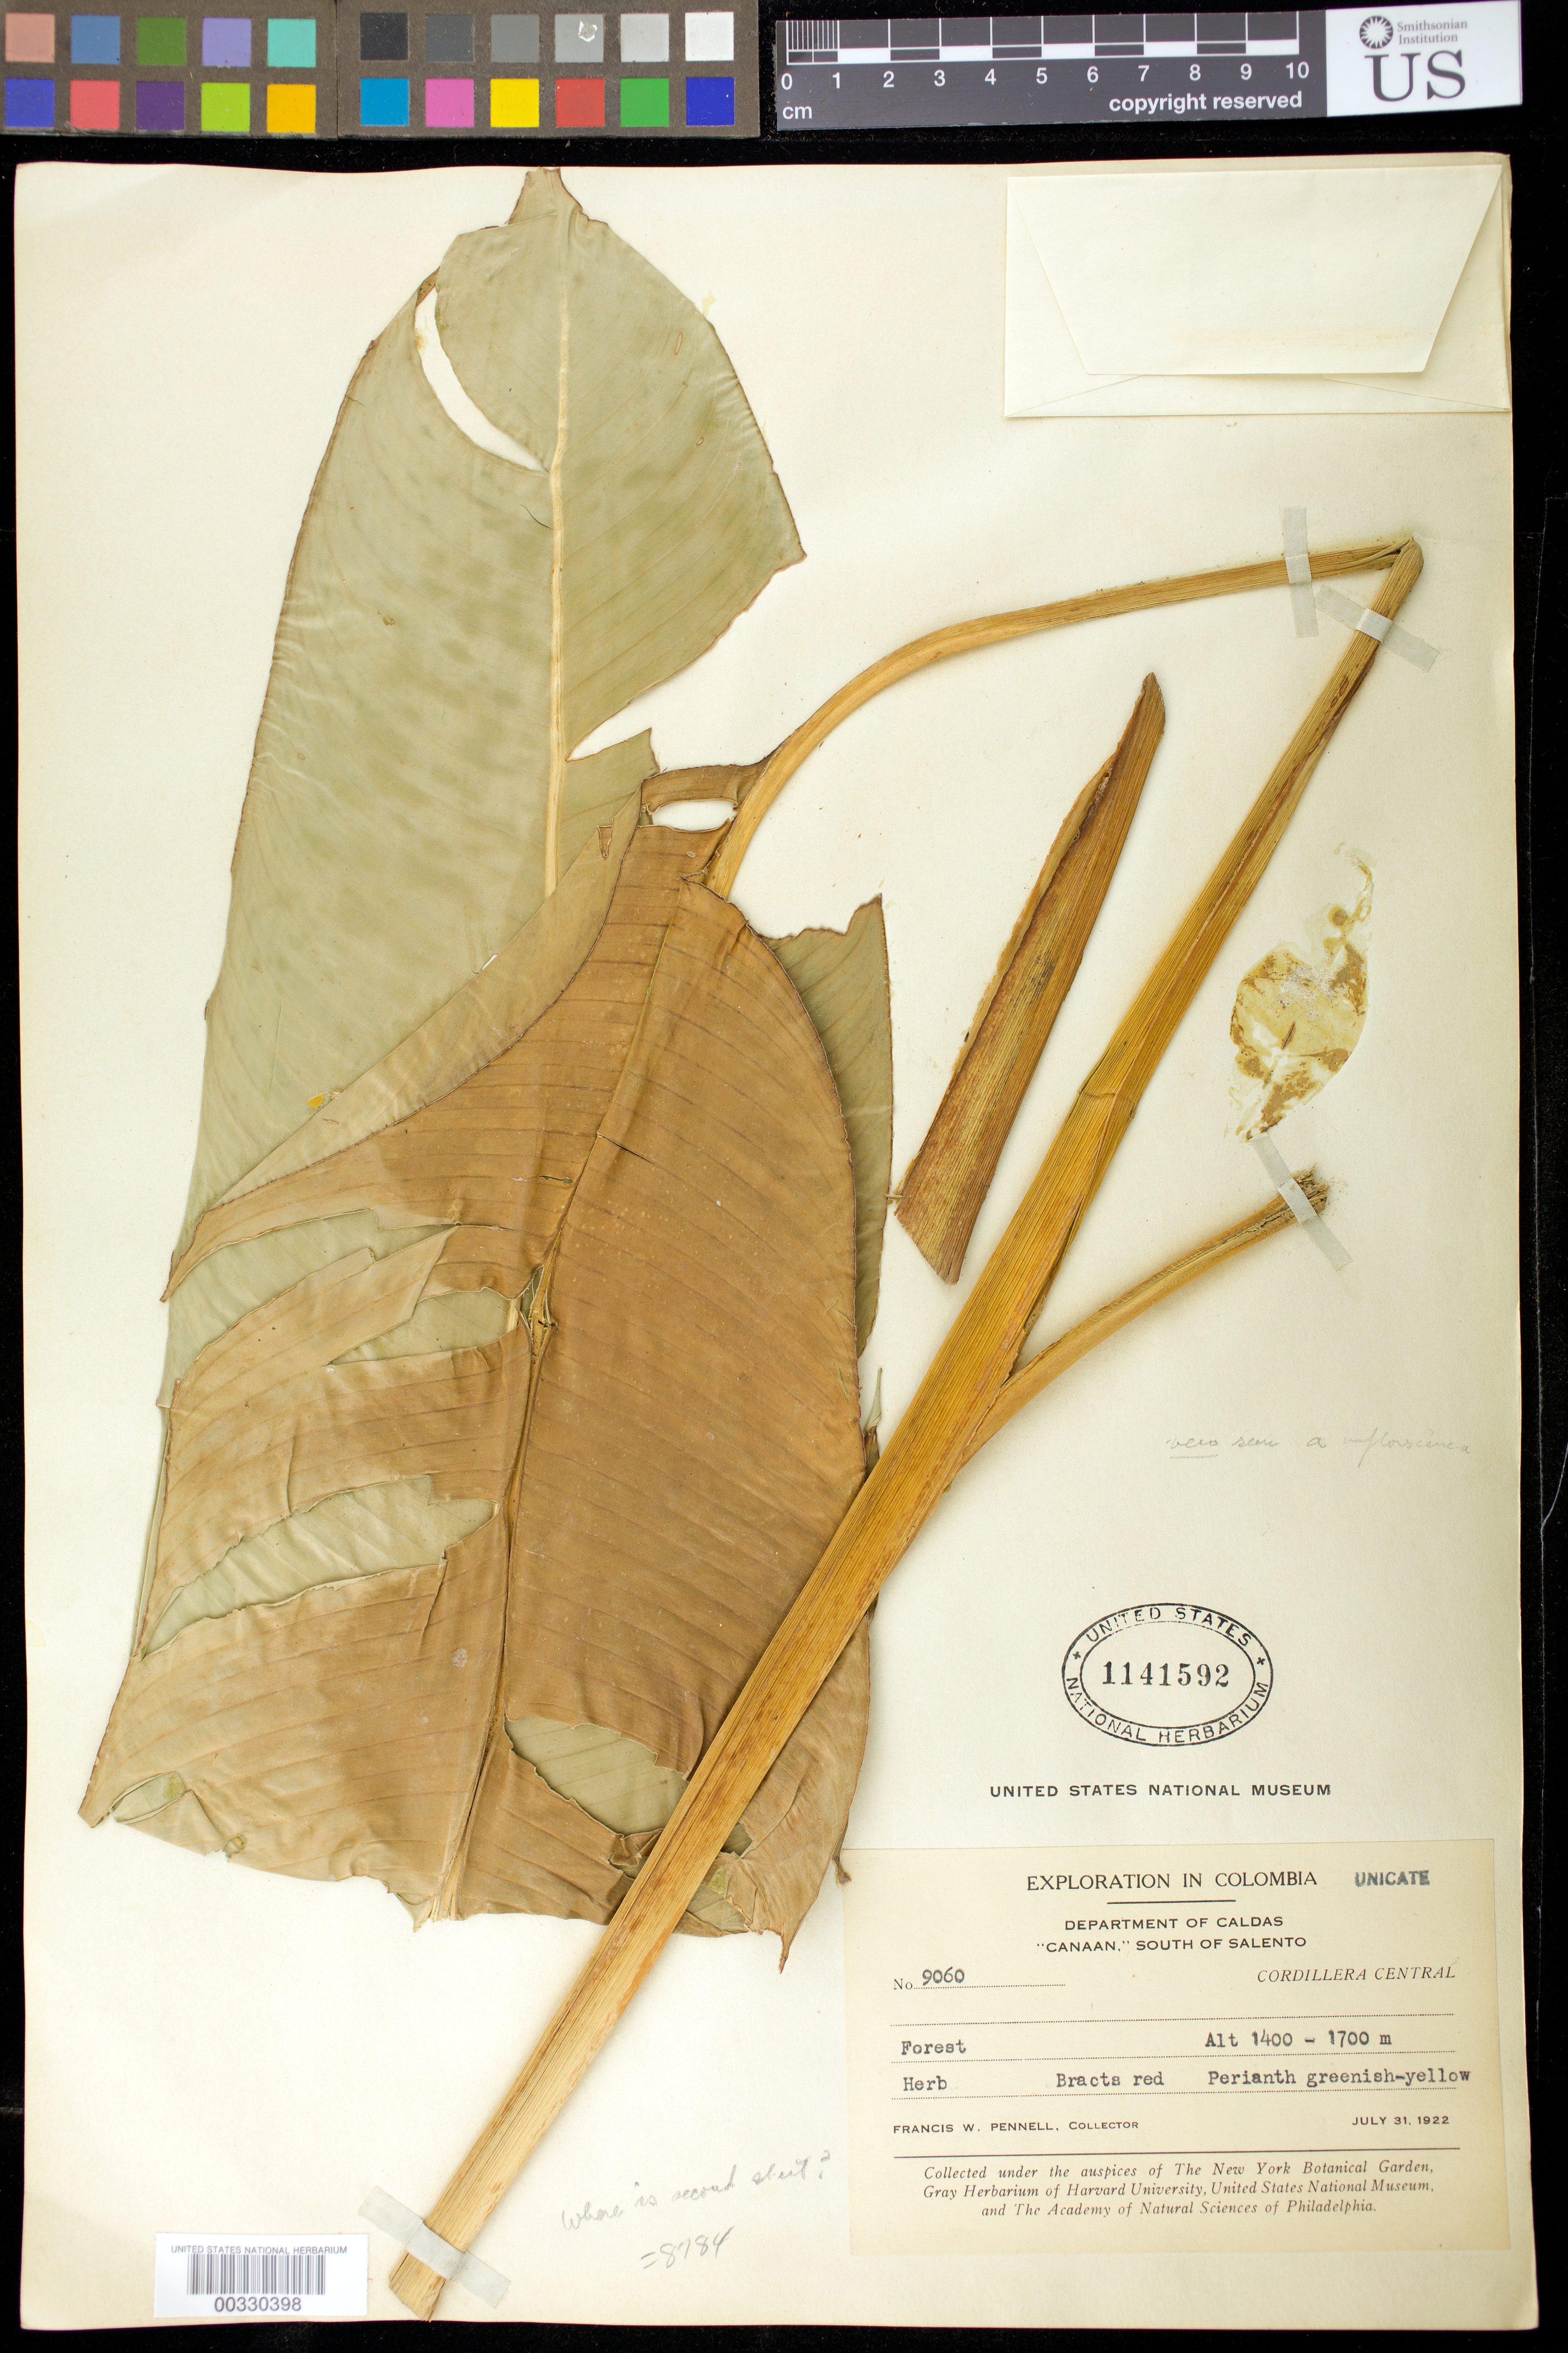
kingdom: Plantae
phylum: Tracheophyta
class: Liliopsida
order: Zingiberales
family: Heliconiaceae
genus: Heliconia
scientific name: Heliconia sp.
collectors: F. W. Pennell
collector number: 9060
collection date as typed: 31 Jul 1922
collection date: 1922-07-31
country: Colombia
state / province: Caldas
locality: "Canaan," S of Salento, Cordillera Central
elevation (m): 1400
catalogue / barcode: US 1141592